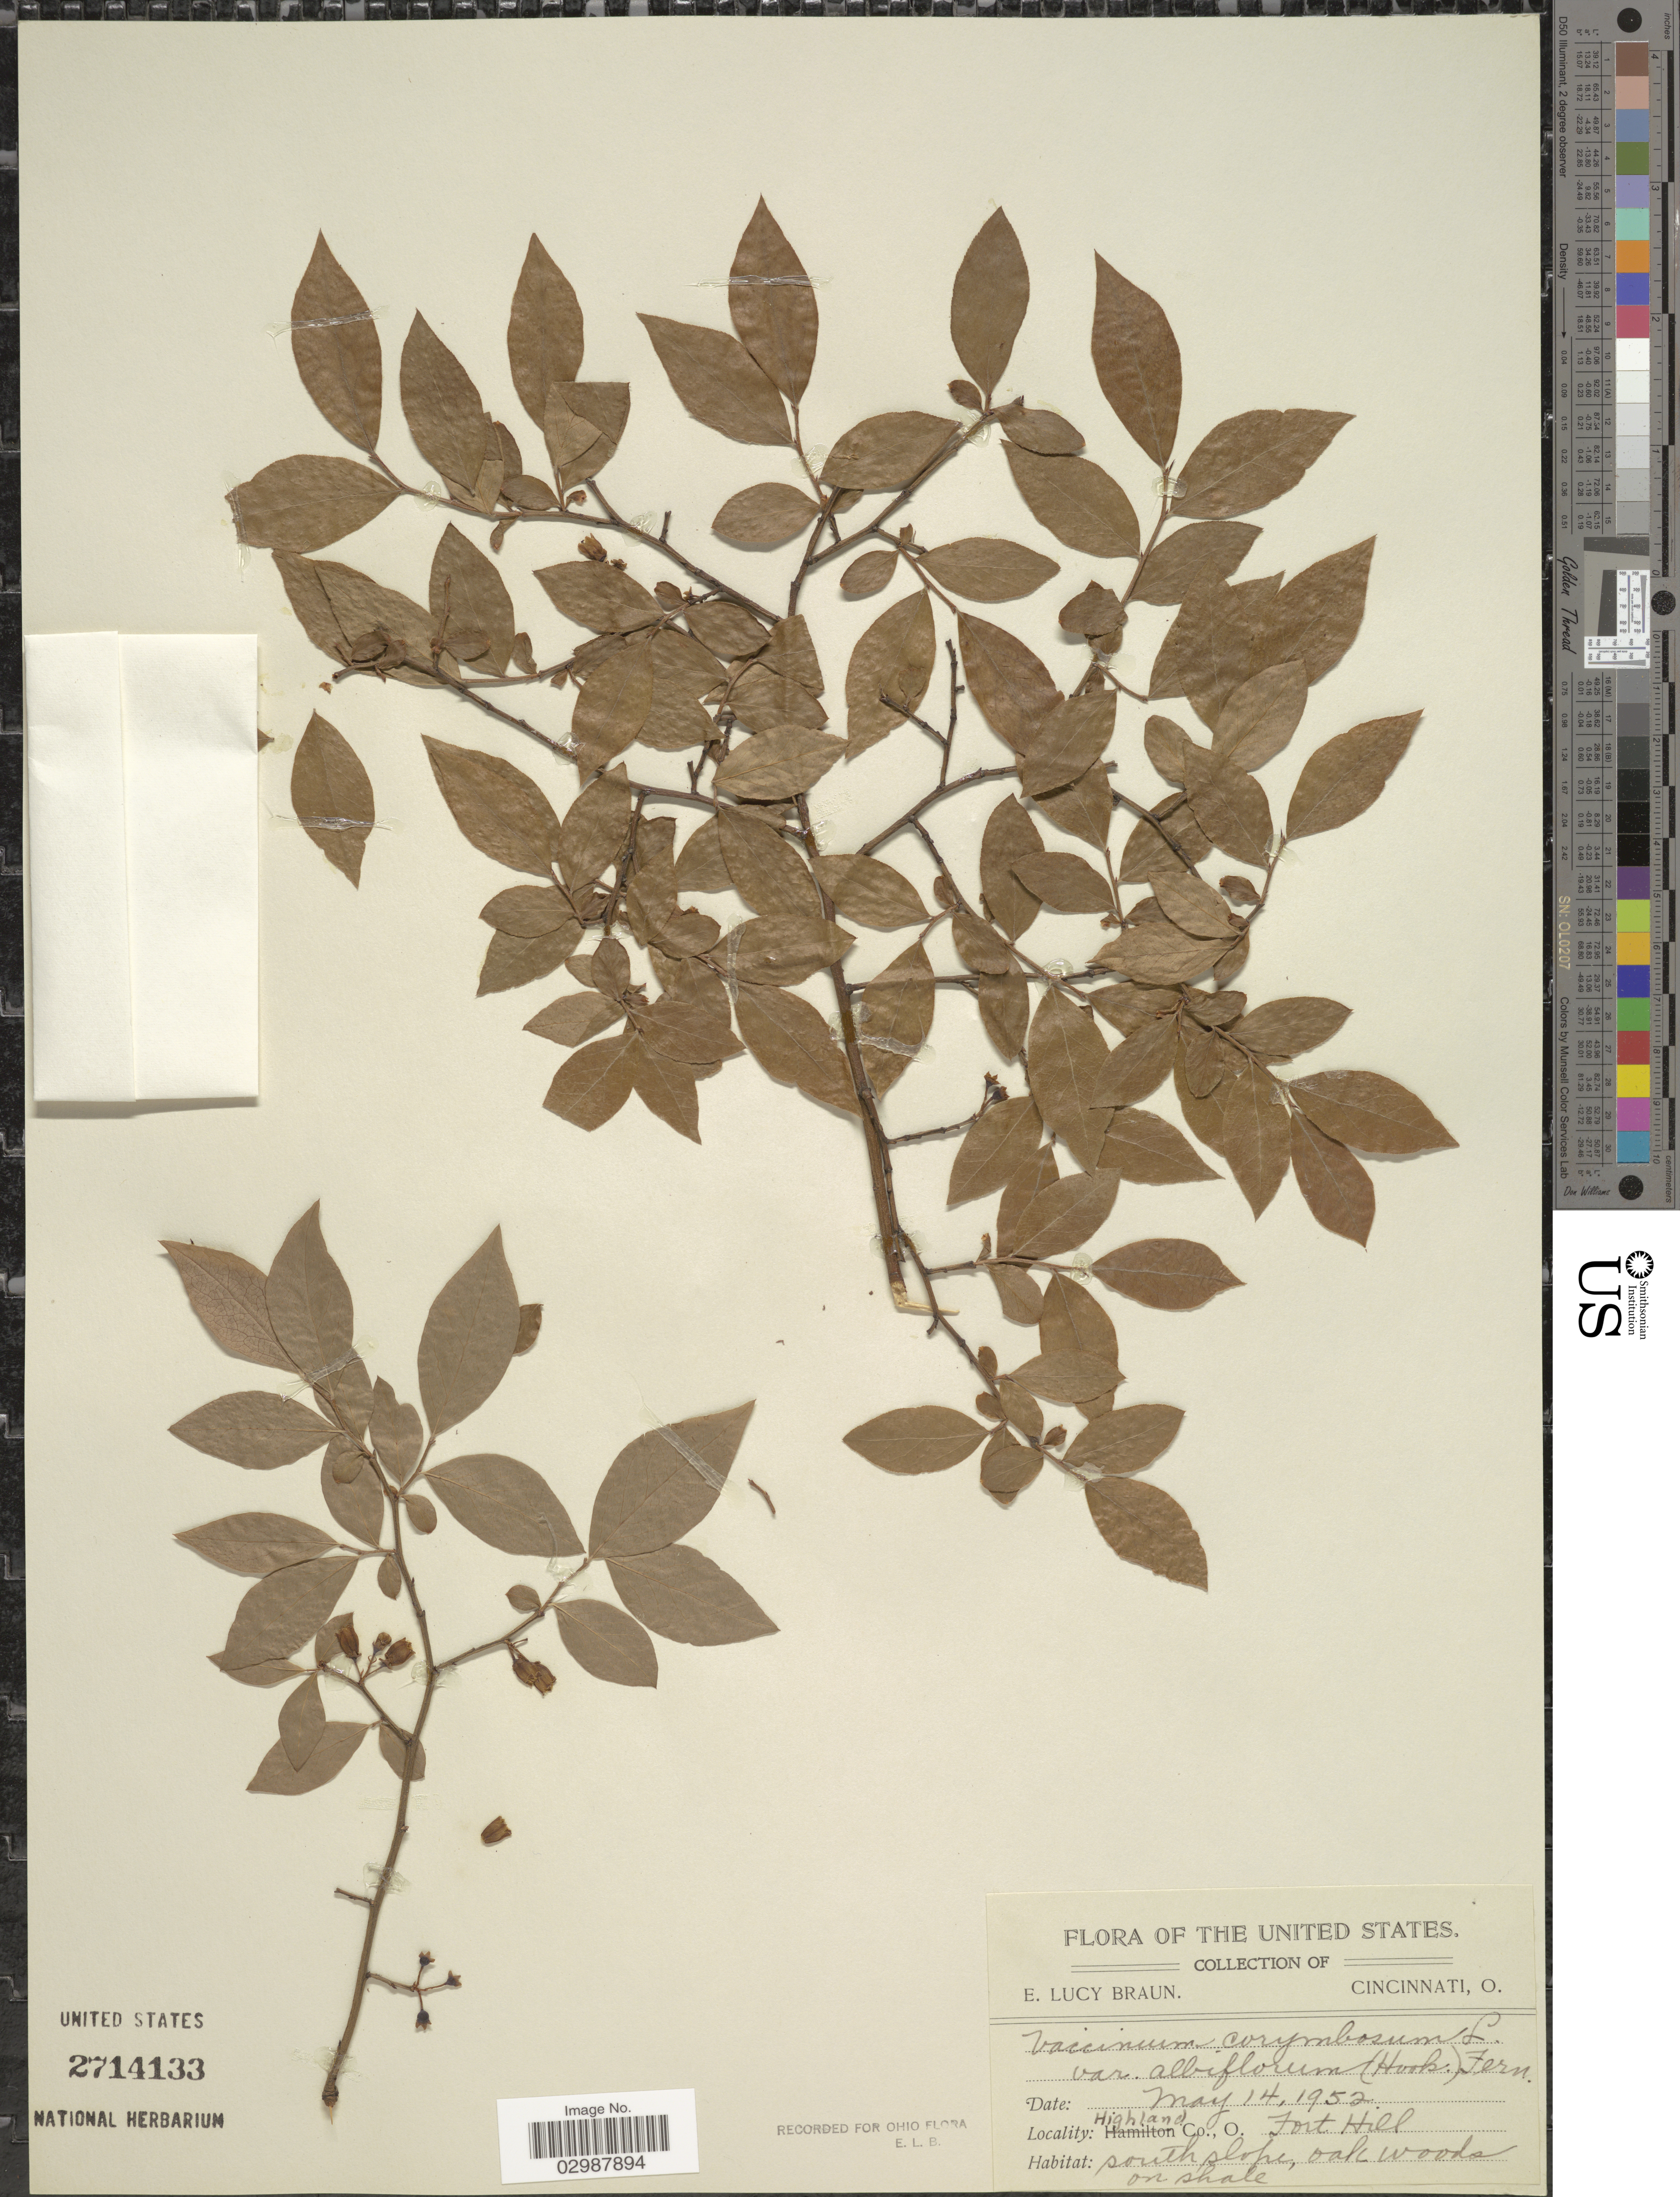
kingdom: Plantae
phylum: Tracheophyta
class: Magnoliopsida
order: Ericales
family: Ericaceae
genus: Vaccinium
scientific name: Vaccinium corymbosum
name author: L.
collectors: E. L. Braun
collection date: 1952-05-14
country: United States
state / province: Ohio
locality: Highland Co., Fort Hill south slope, oak woods on shale.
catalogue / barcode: US 2714133